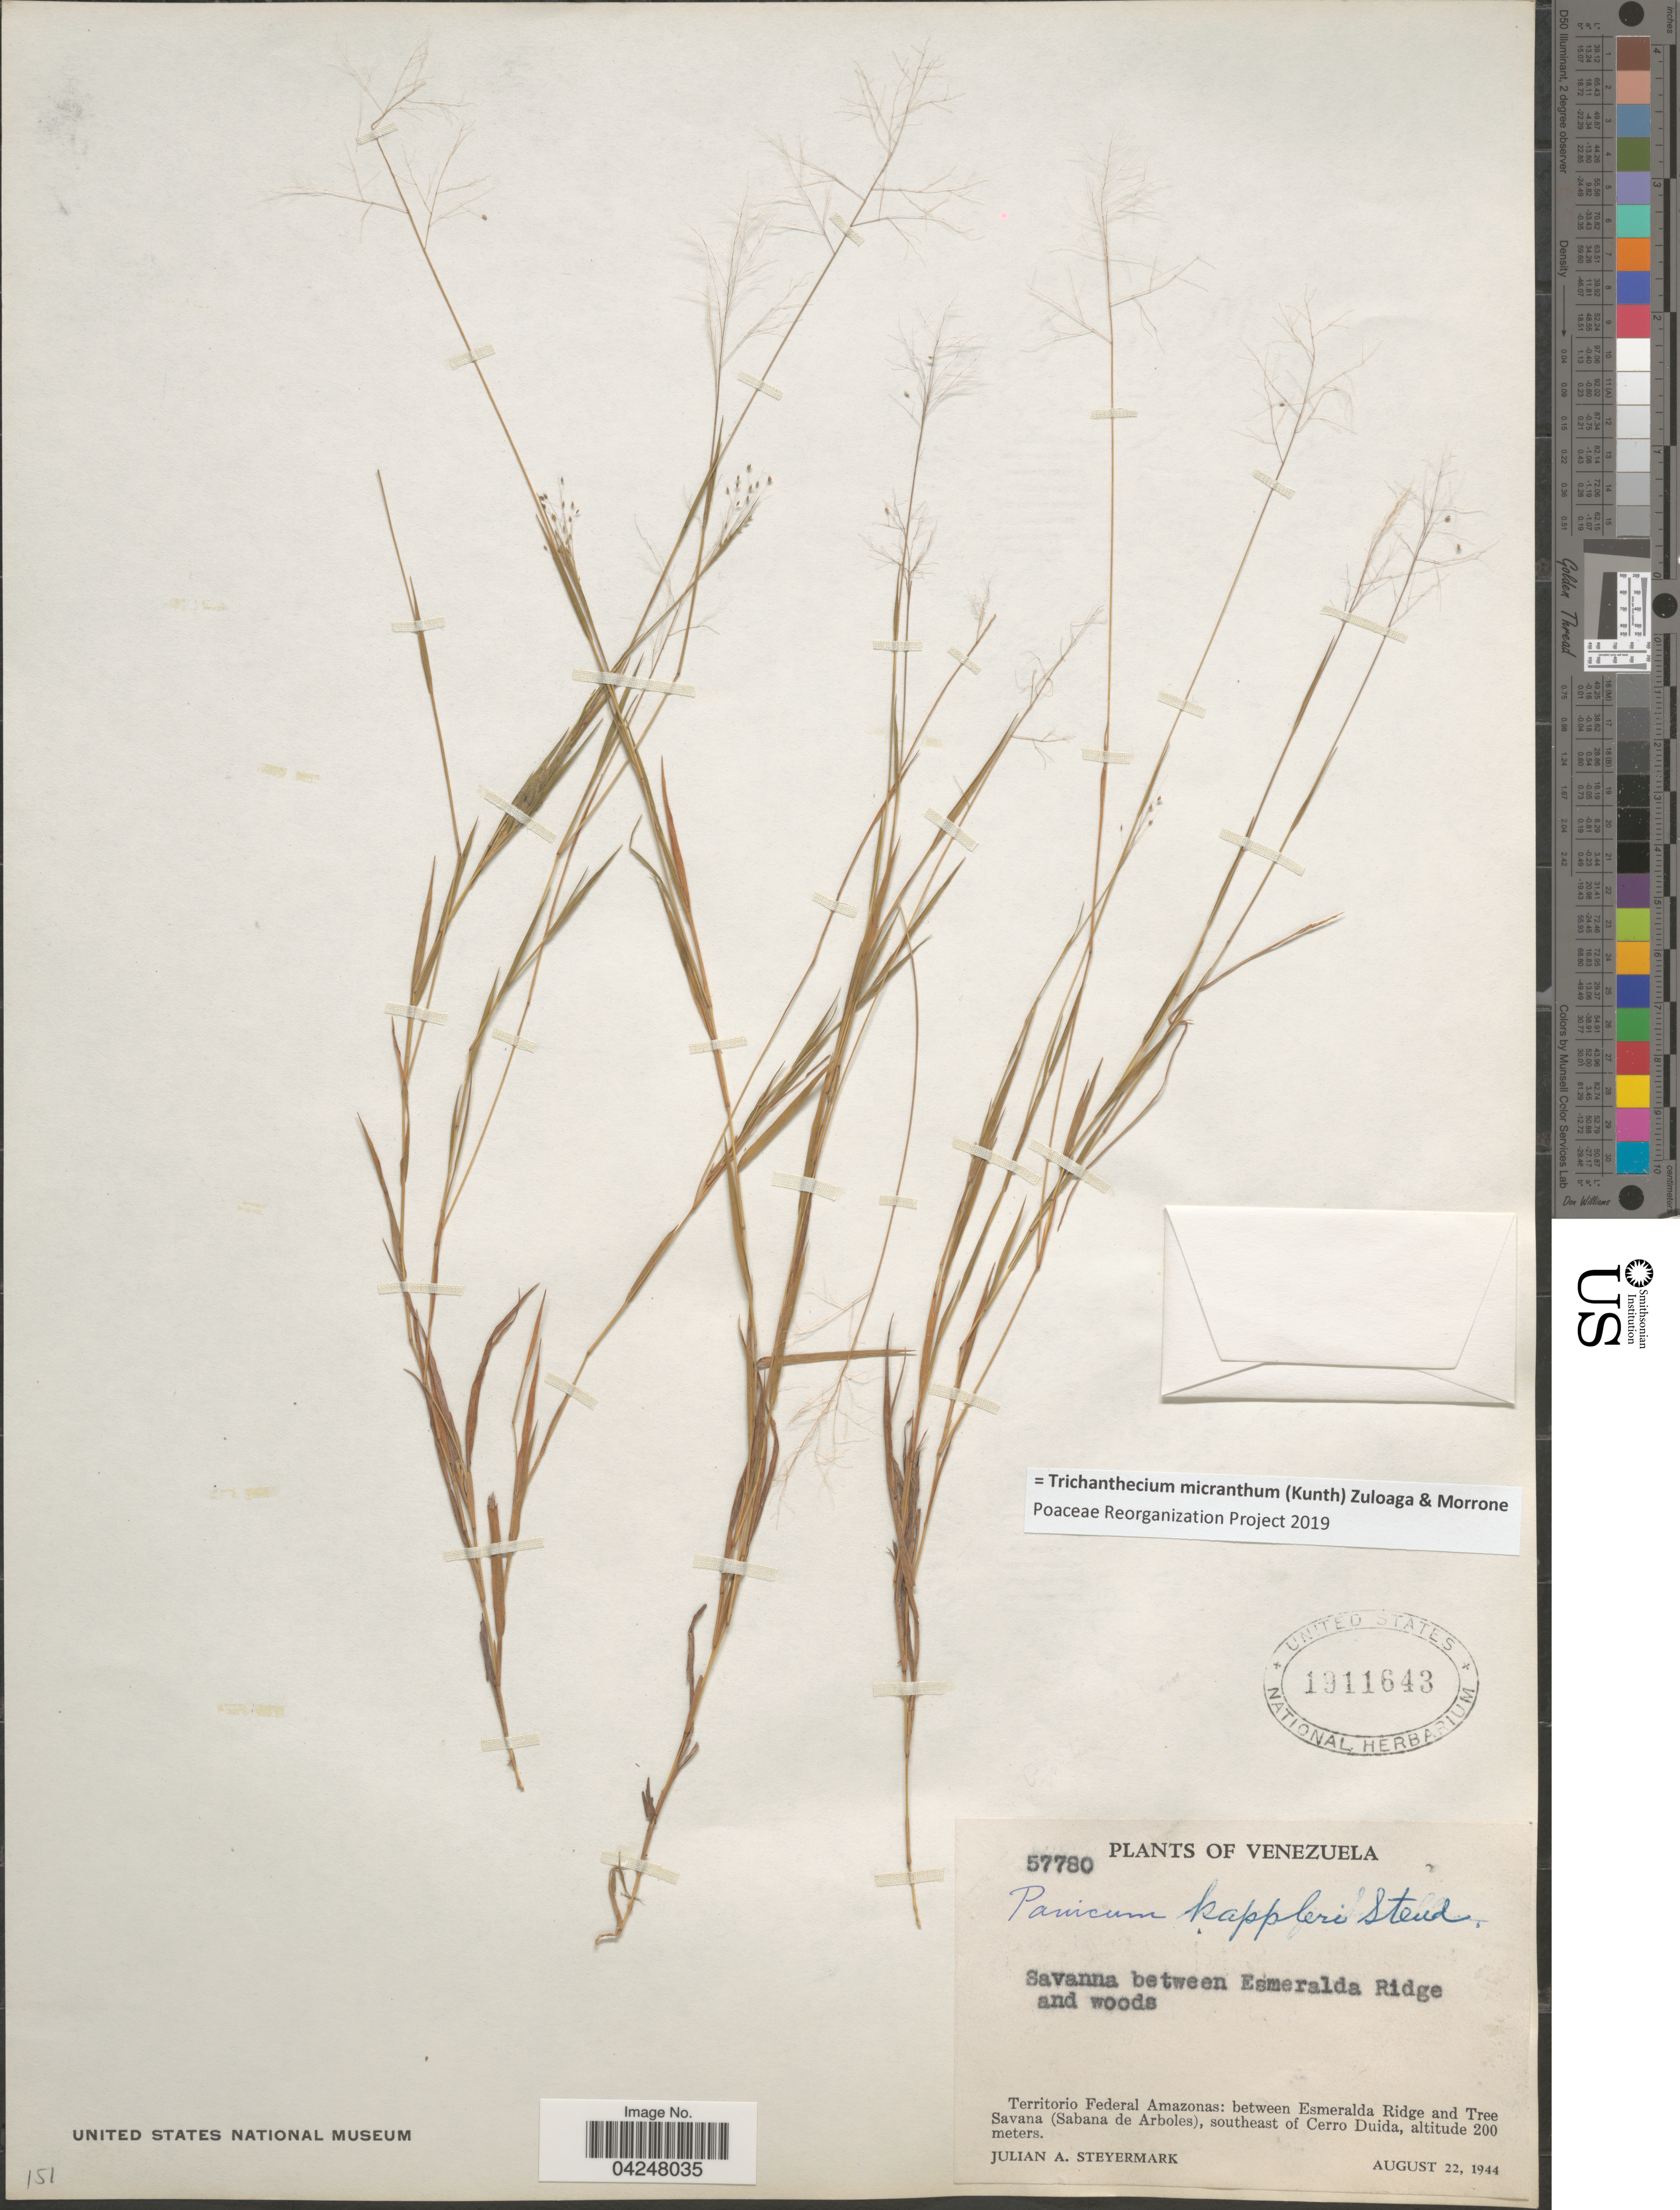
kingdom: Plantae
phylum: Tracheophyta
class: Liliopsida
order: Poales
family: Poaceae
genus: Trichanthecium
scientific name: Trichanthecium micranthum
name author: (Kunth) Zuloaga & Morrone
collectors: J. Steyermark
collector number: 57780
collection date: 1944-08-22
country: Venezuela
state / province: Amazonas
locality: Territorio Federal Amazonas: between Esmeralda Ridge and Tree Savana (Sabana de Arboles), southeast of Cerro Duida.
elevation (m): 200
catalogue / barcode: US 1911643